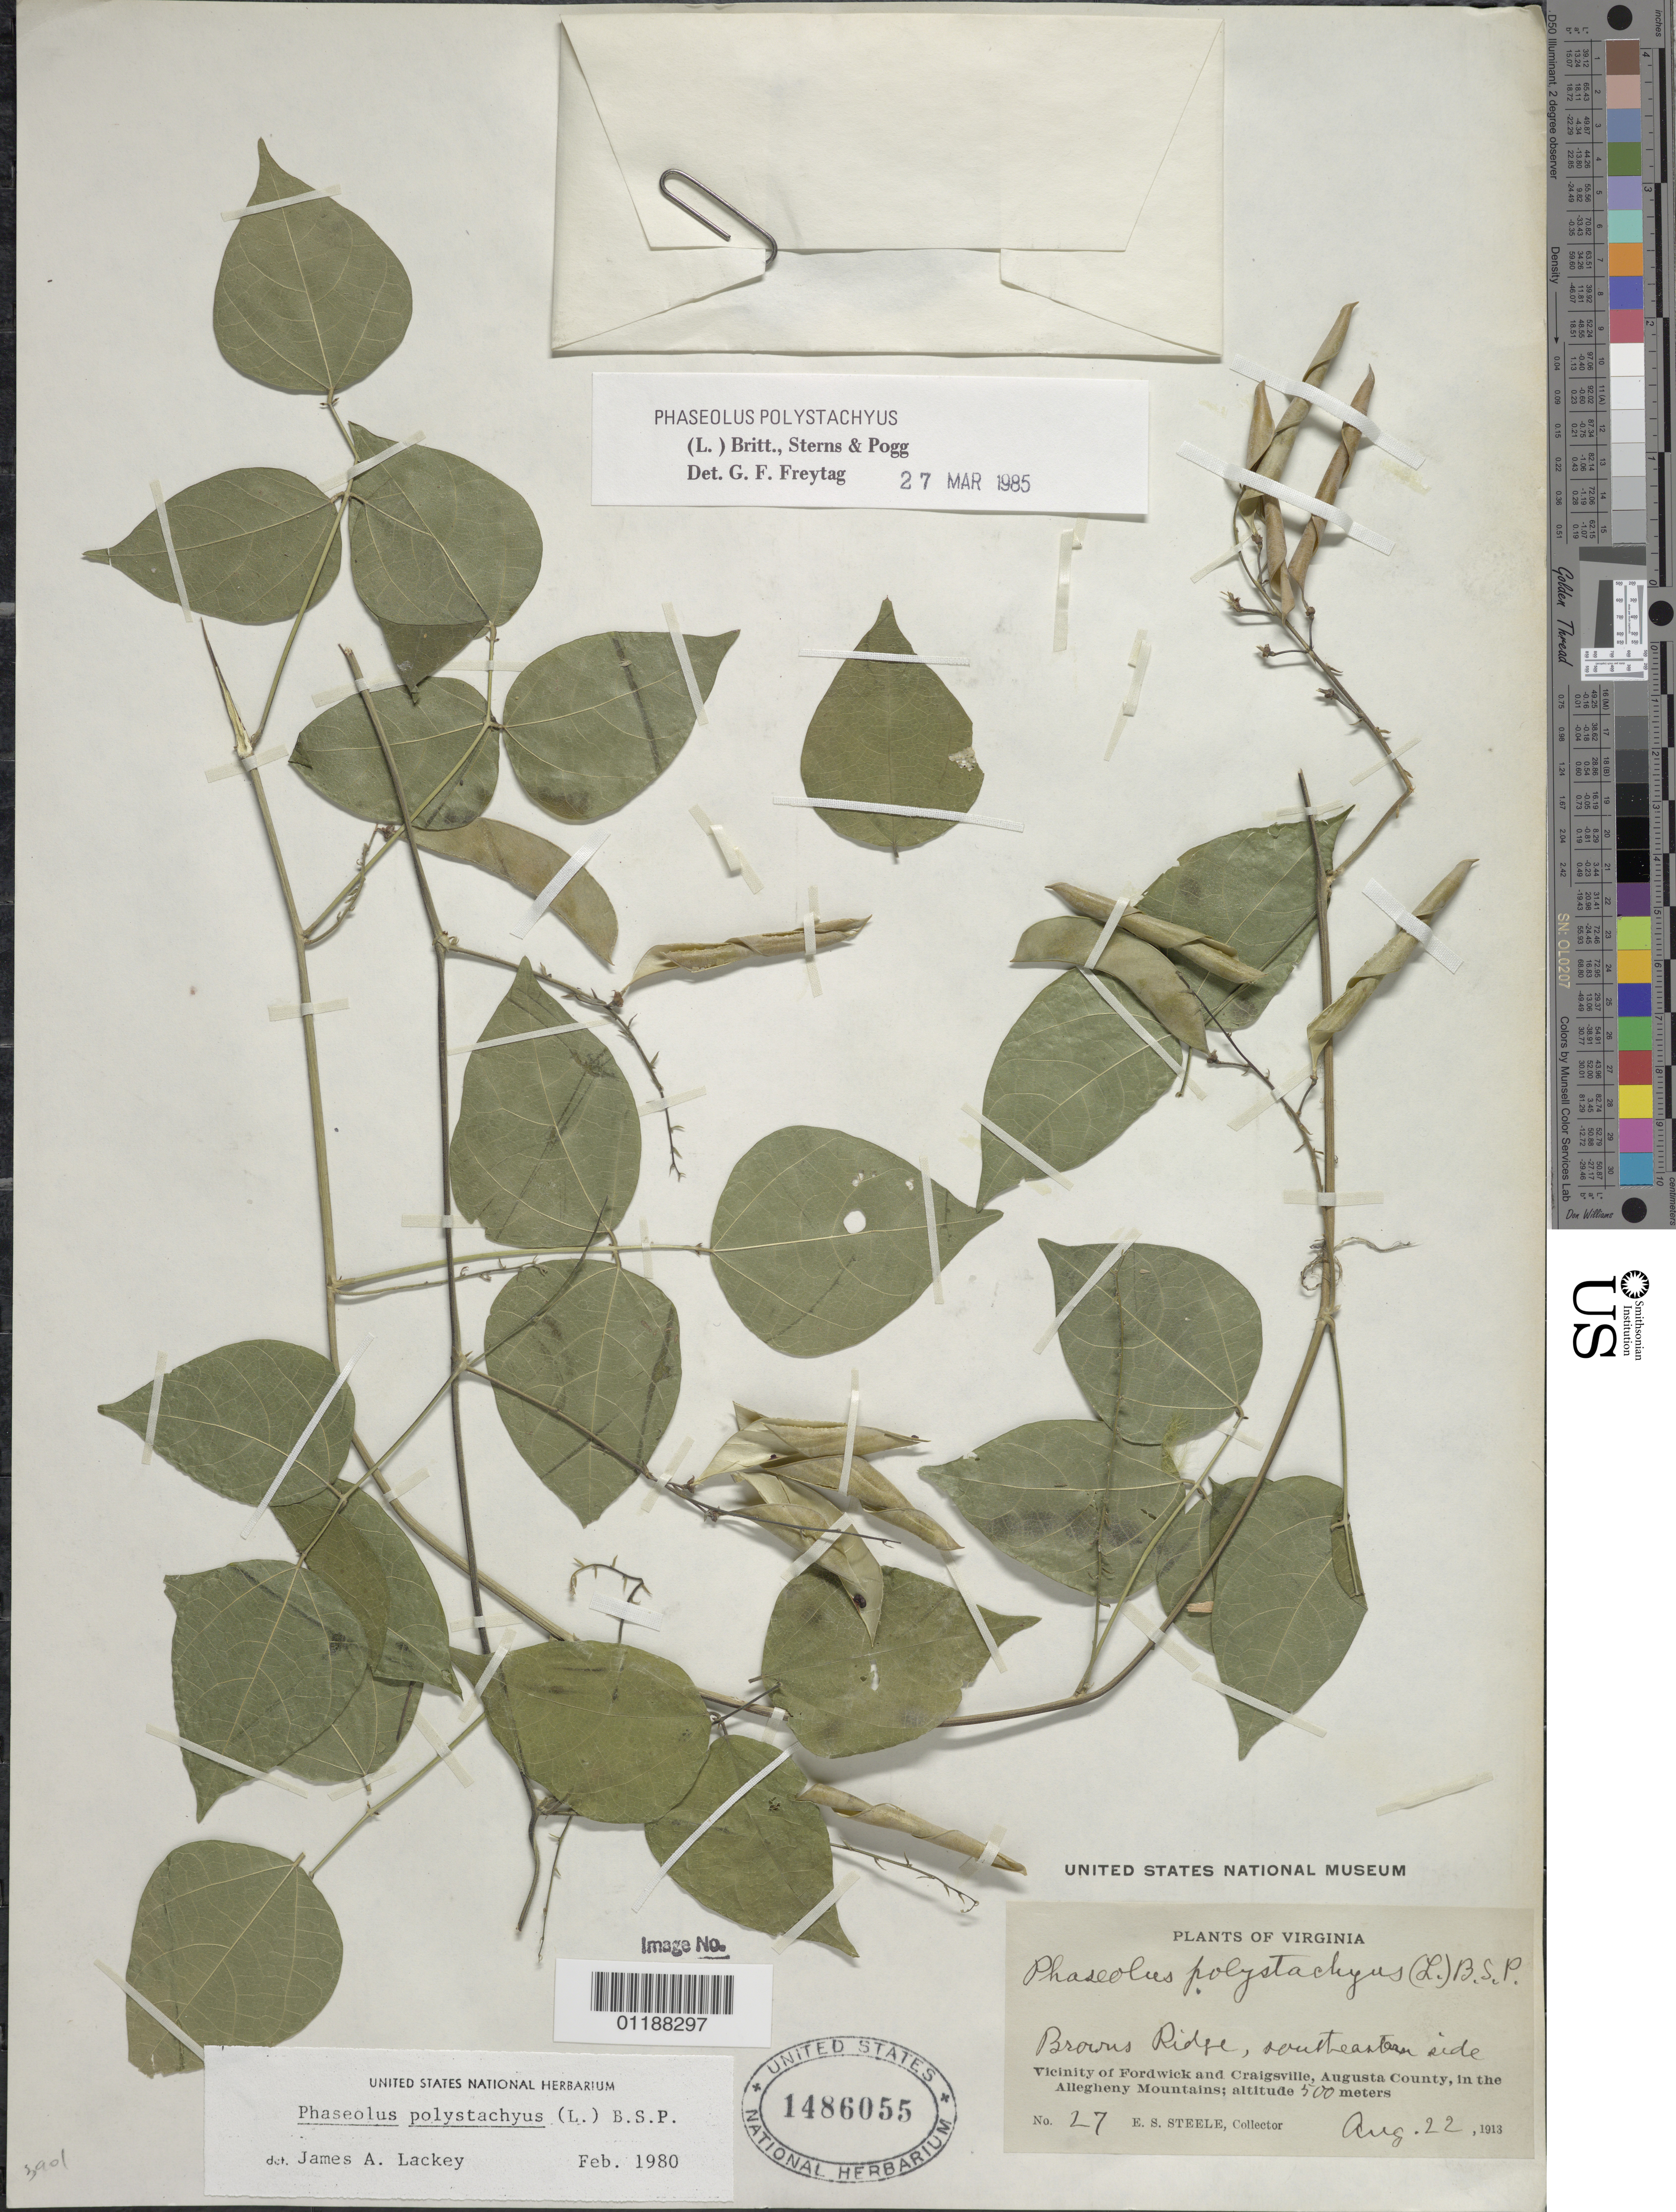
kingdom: Plantae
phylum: Tracheophyta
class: Magnoliopsida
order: Fabales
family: Fabaceae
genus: Phaseolus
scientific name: Phaseolus polystachios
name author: (L.) Britton, Stearns & Poggenb.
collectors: E. Steele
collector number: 27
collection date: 1913-08-22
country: United States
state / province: Virginia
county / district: Augusta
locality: Browns Ridge, southeastern side, Vicinity of Forwick and Craigsville, Augusta County, in the Allegheny Mountains.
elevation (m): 500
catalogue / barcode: US 1486055